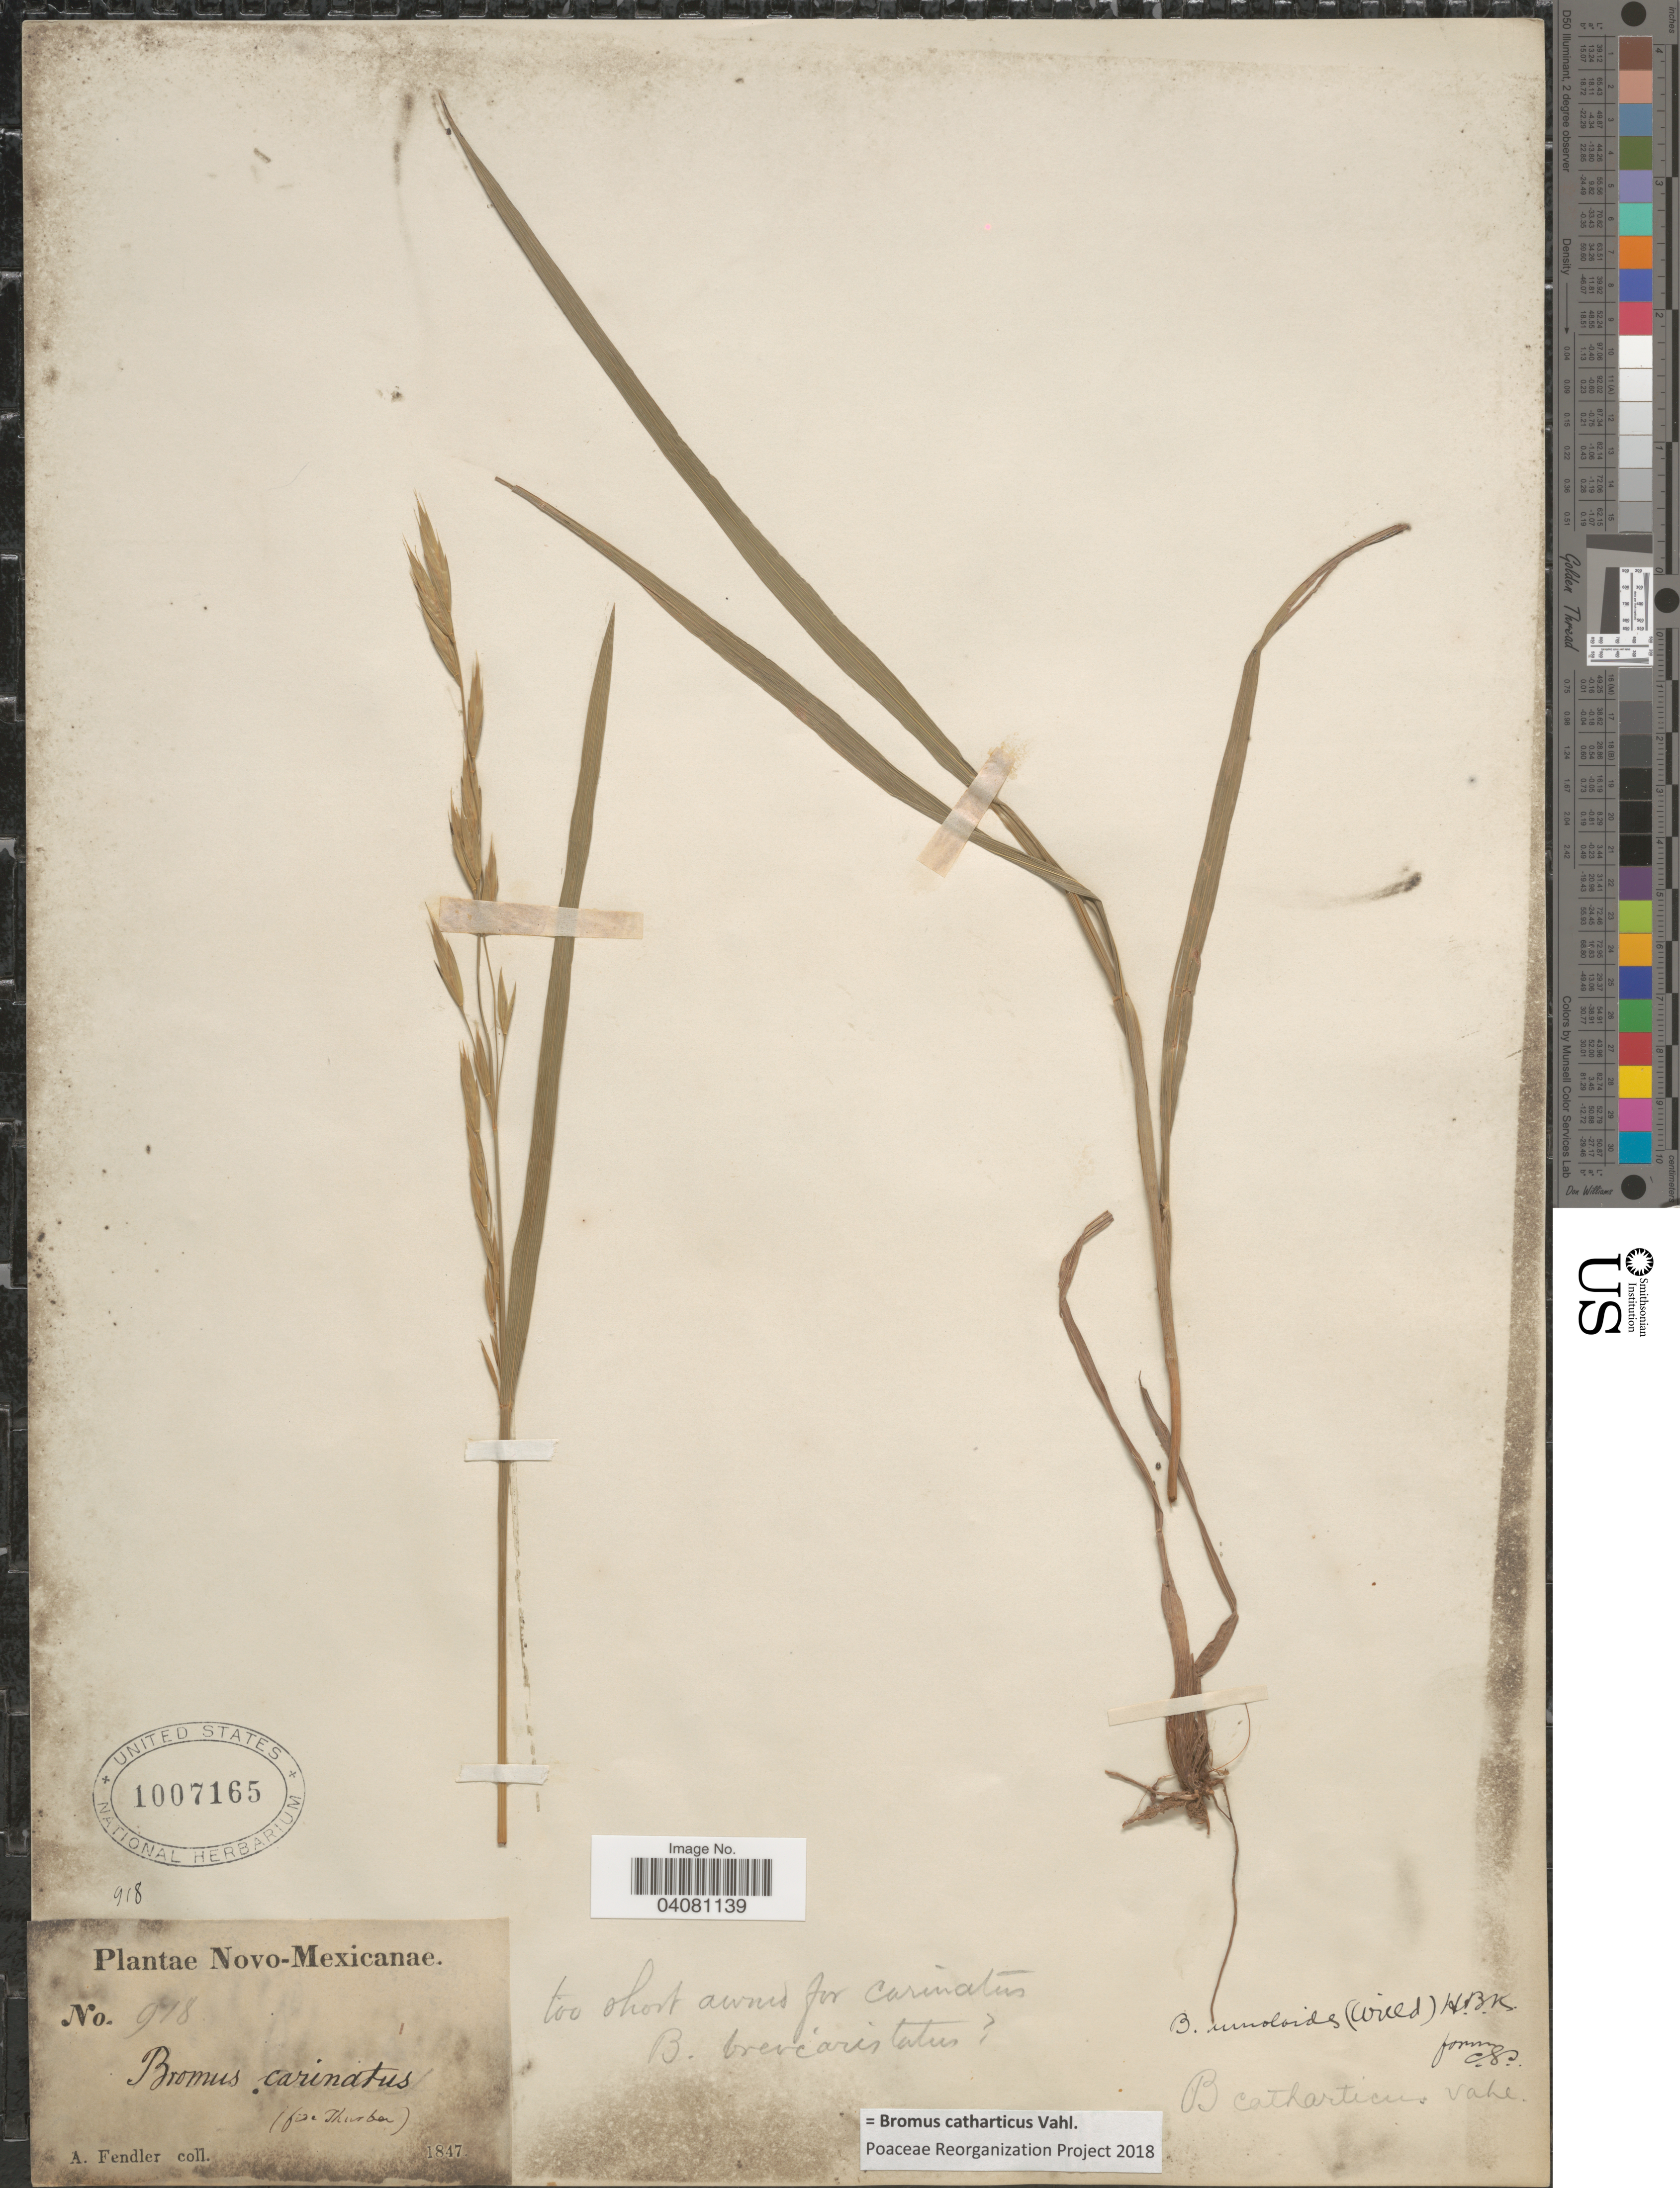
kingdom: Plantae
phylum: Tracheophyta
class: Liliopsida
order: Poales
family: Poaceae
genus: Bromus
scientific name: Bromus catharticus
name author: Vahl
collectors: A. Fendler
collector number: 918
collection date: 1847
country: United States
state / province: New Mexico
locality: Novo- Mexicanae.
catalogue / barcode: US 1007165